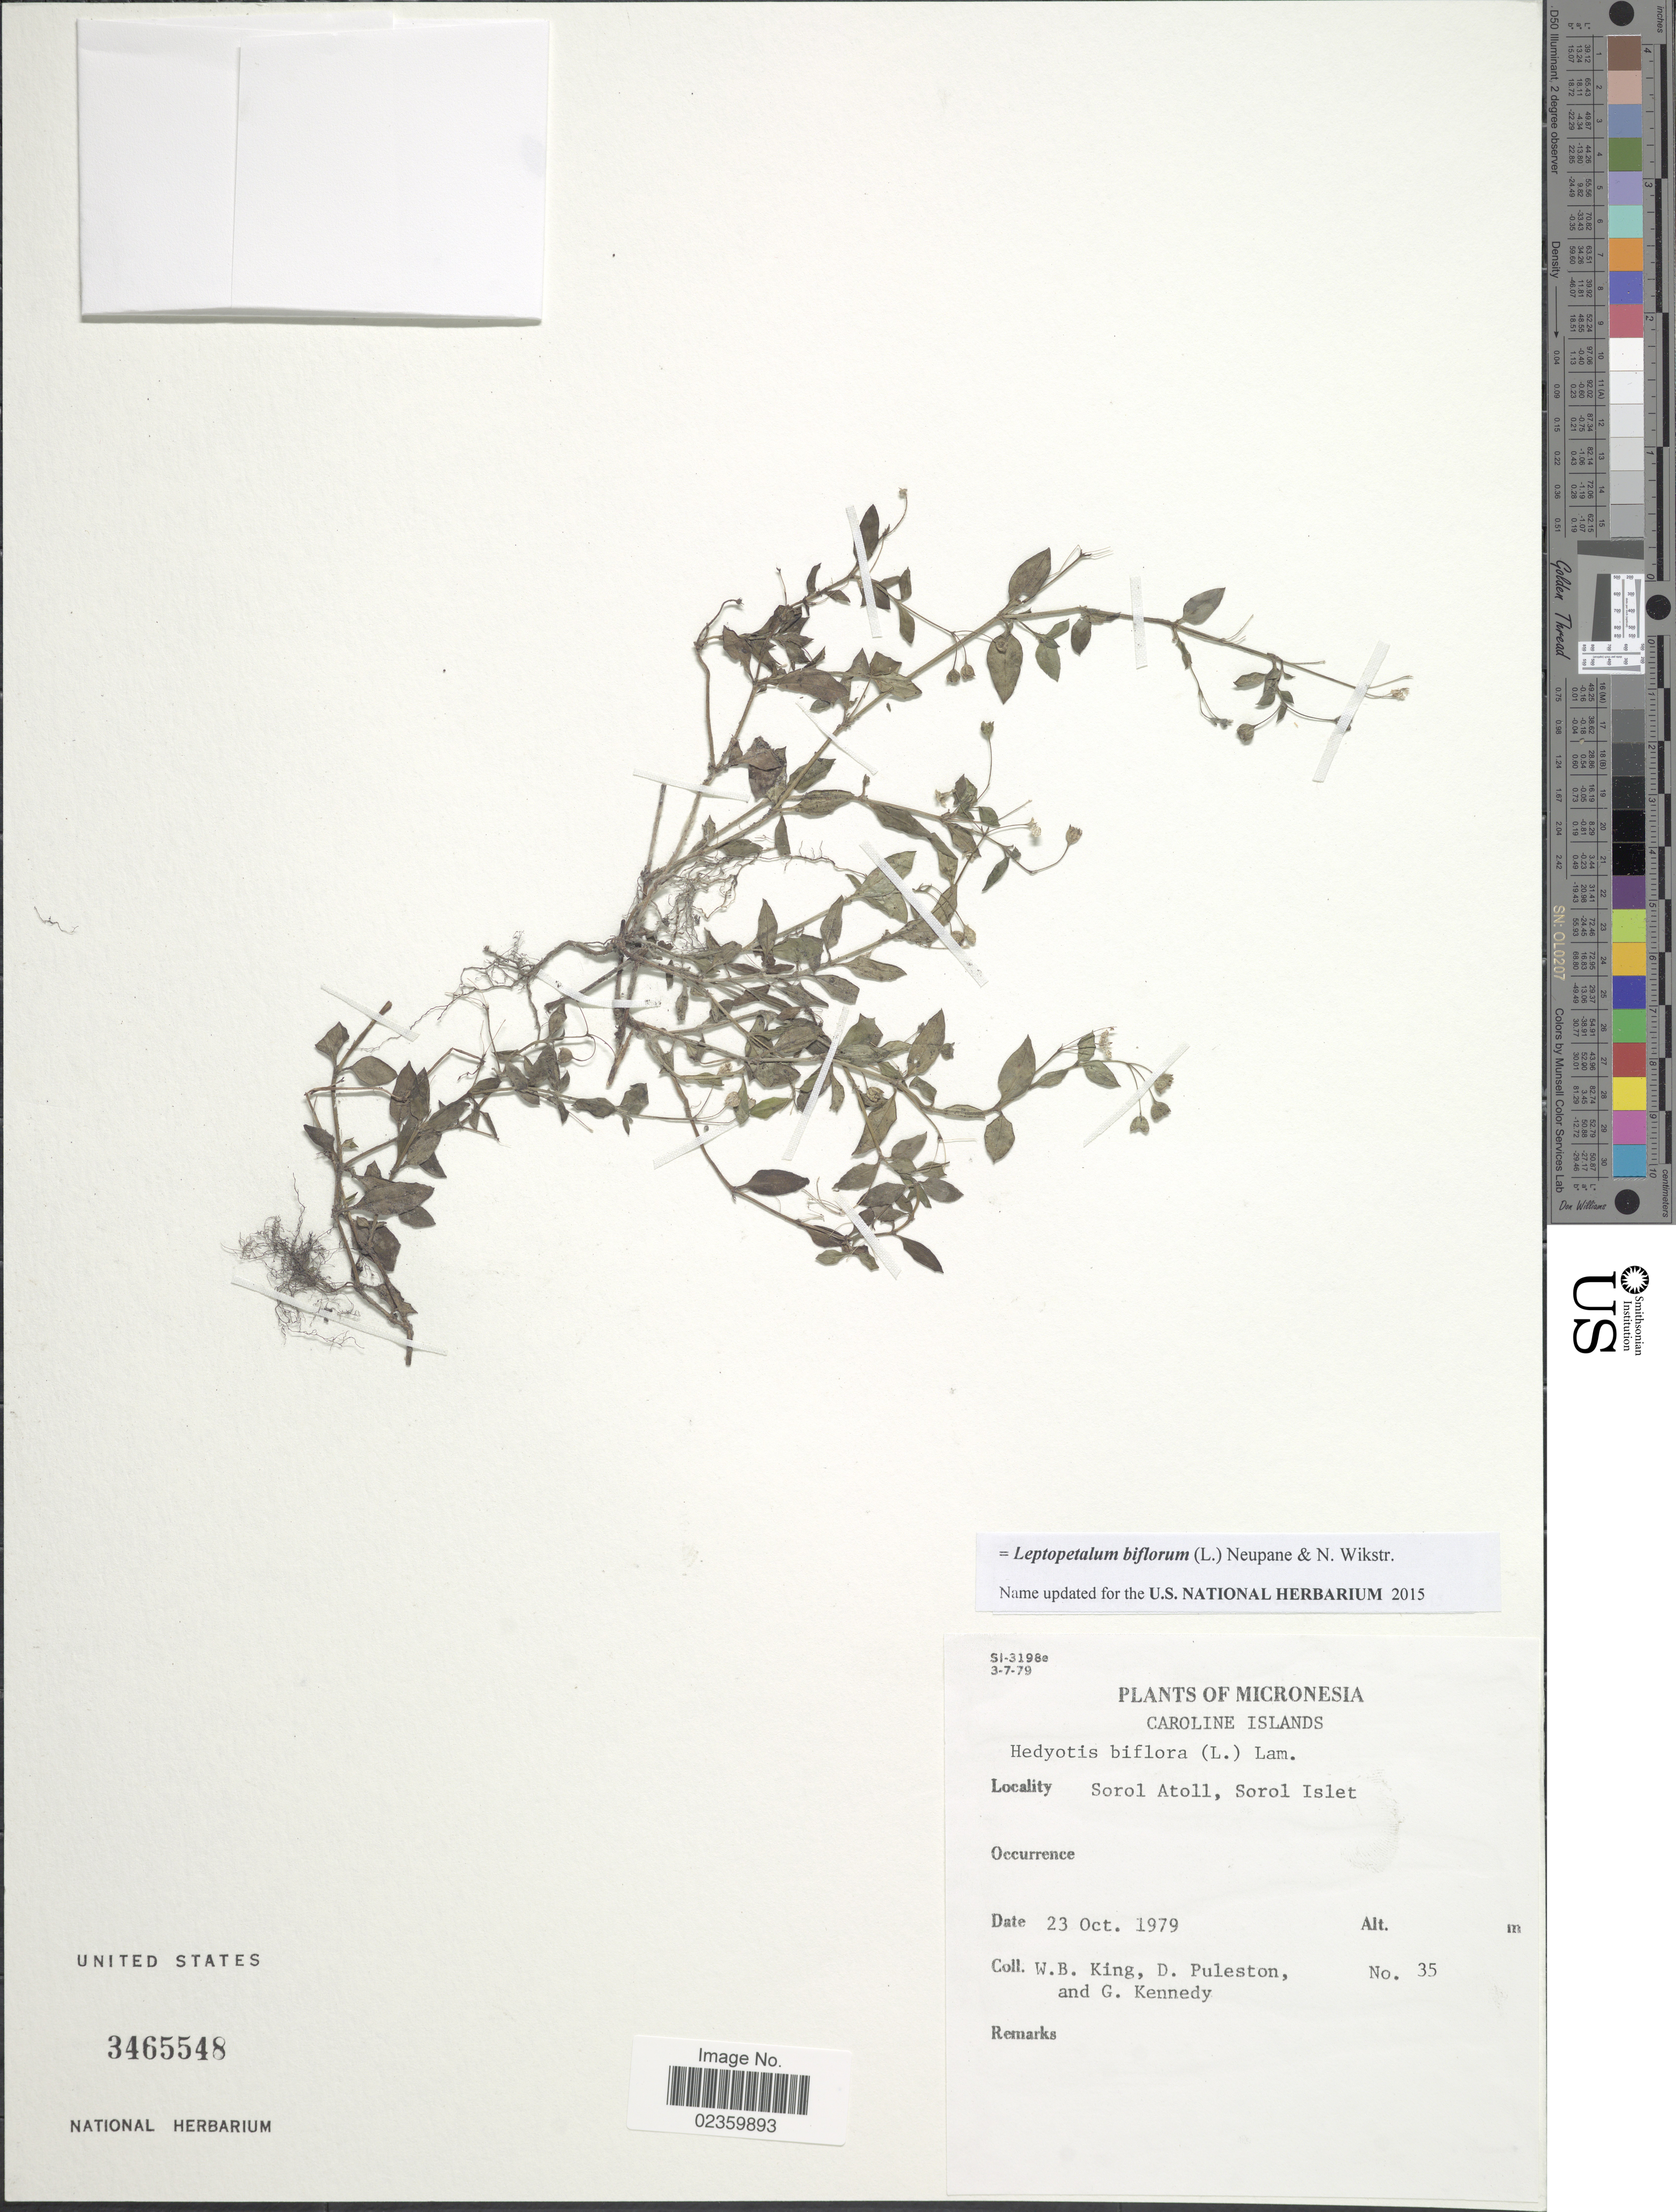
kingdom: Plantae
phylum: Tracheophyta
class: Magnoliopsida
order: Gentianales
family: Rubiaceae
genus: Leptopetalum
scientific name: Leptopetalum biflorum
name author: (L.) Neupane & N. Wikstr.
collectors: W. B. King, D. Puleston & G. Kennedy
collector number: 35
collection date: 1979-10-23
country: Micronesia, Federated States of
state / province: Yap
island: Sorol Atoll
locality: Micronesia. Caroline Islands. Sorol Atoll. Sorol Islet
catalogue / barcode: US 3465548